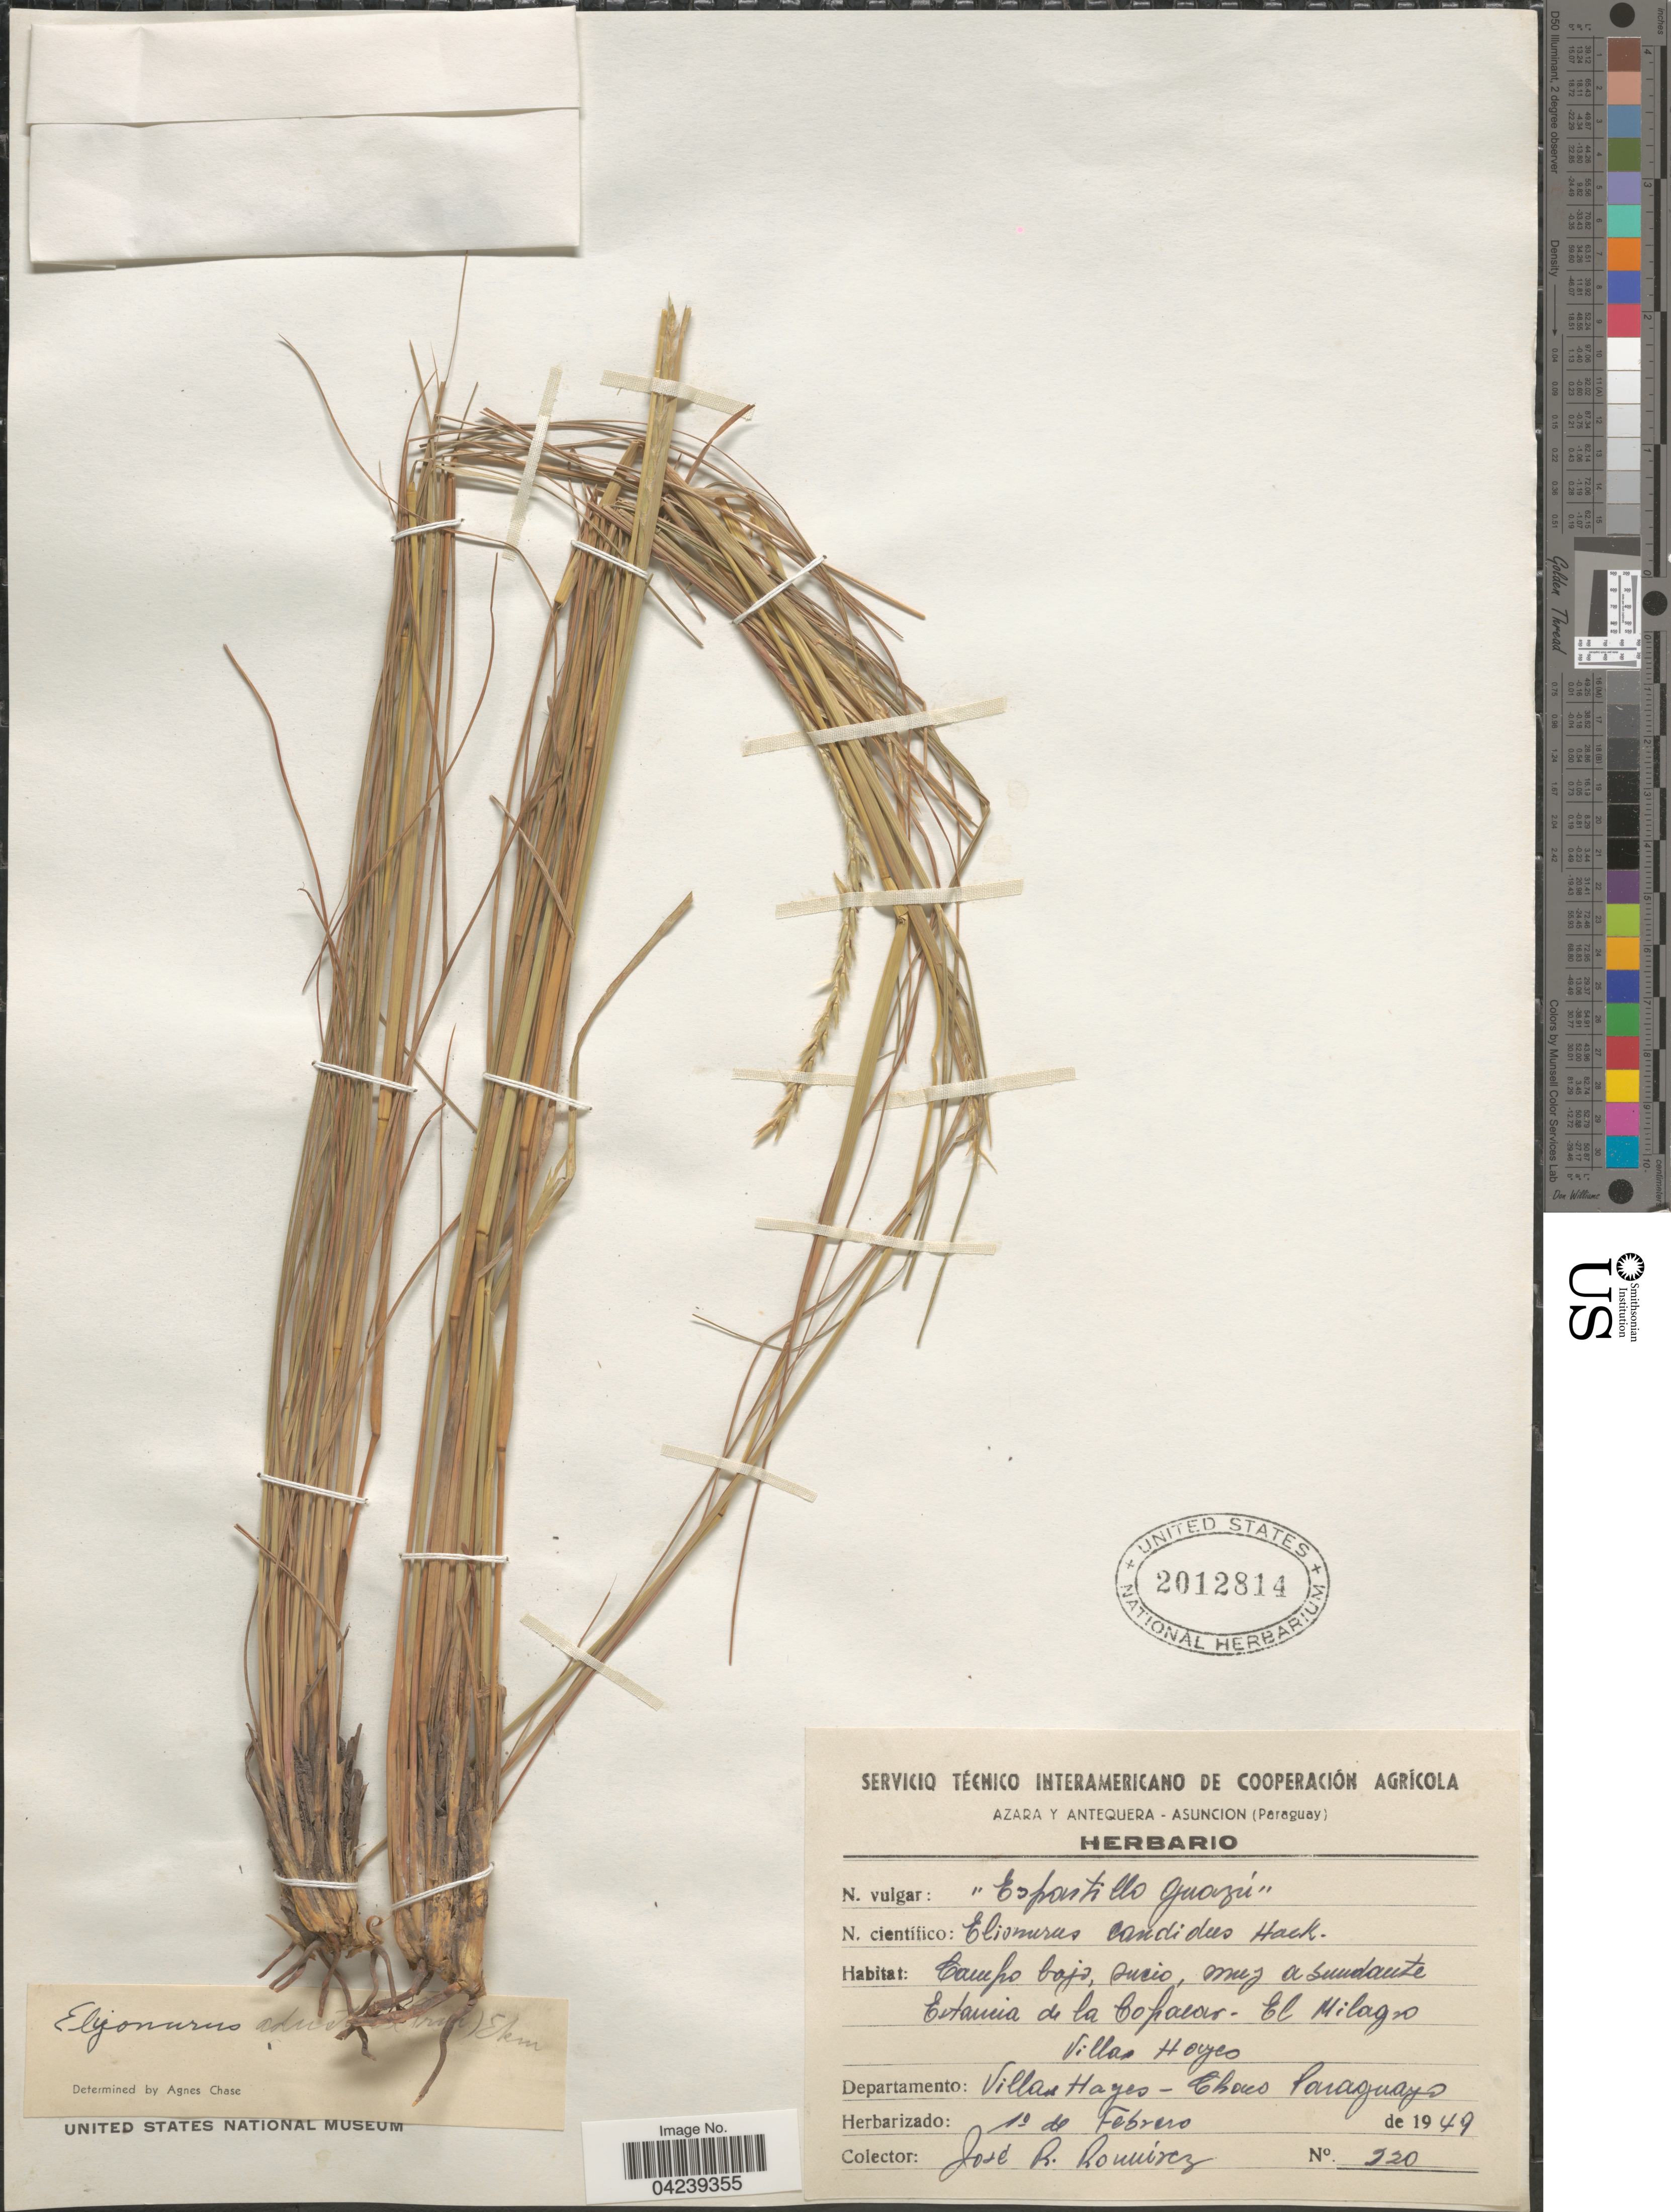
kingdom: Plantae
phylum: Tracheophyta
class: Liliopsida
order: Poales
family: Poaceae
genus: Elionurus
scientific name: Elionurus tripsacoides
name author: Humb. & Bonpl. ex Willd.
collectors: J. Ramírez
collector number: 220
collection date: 1949-02-10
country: Paraguay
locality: Estancia de la Copacar-El Milagro. Villa Hayes. Departamento: Villa Hayes-Chaco Paraguayo.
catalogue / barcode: US 2012814